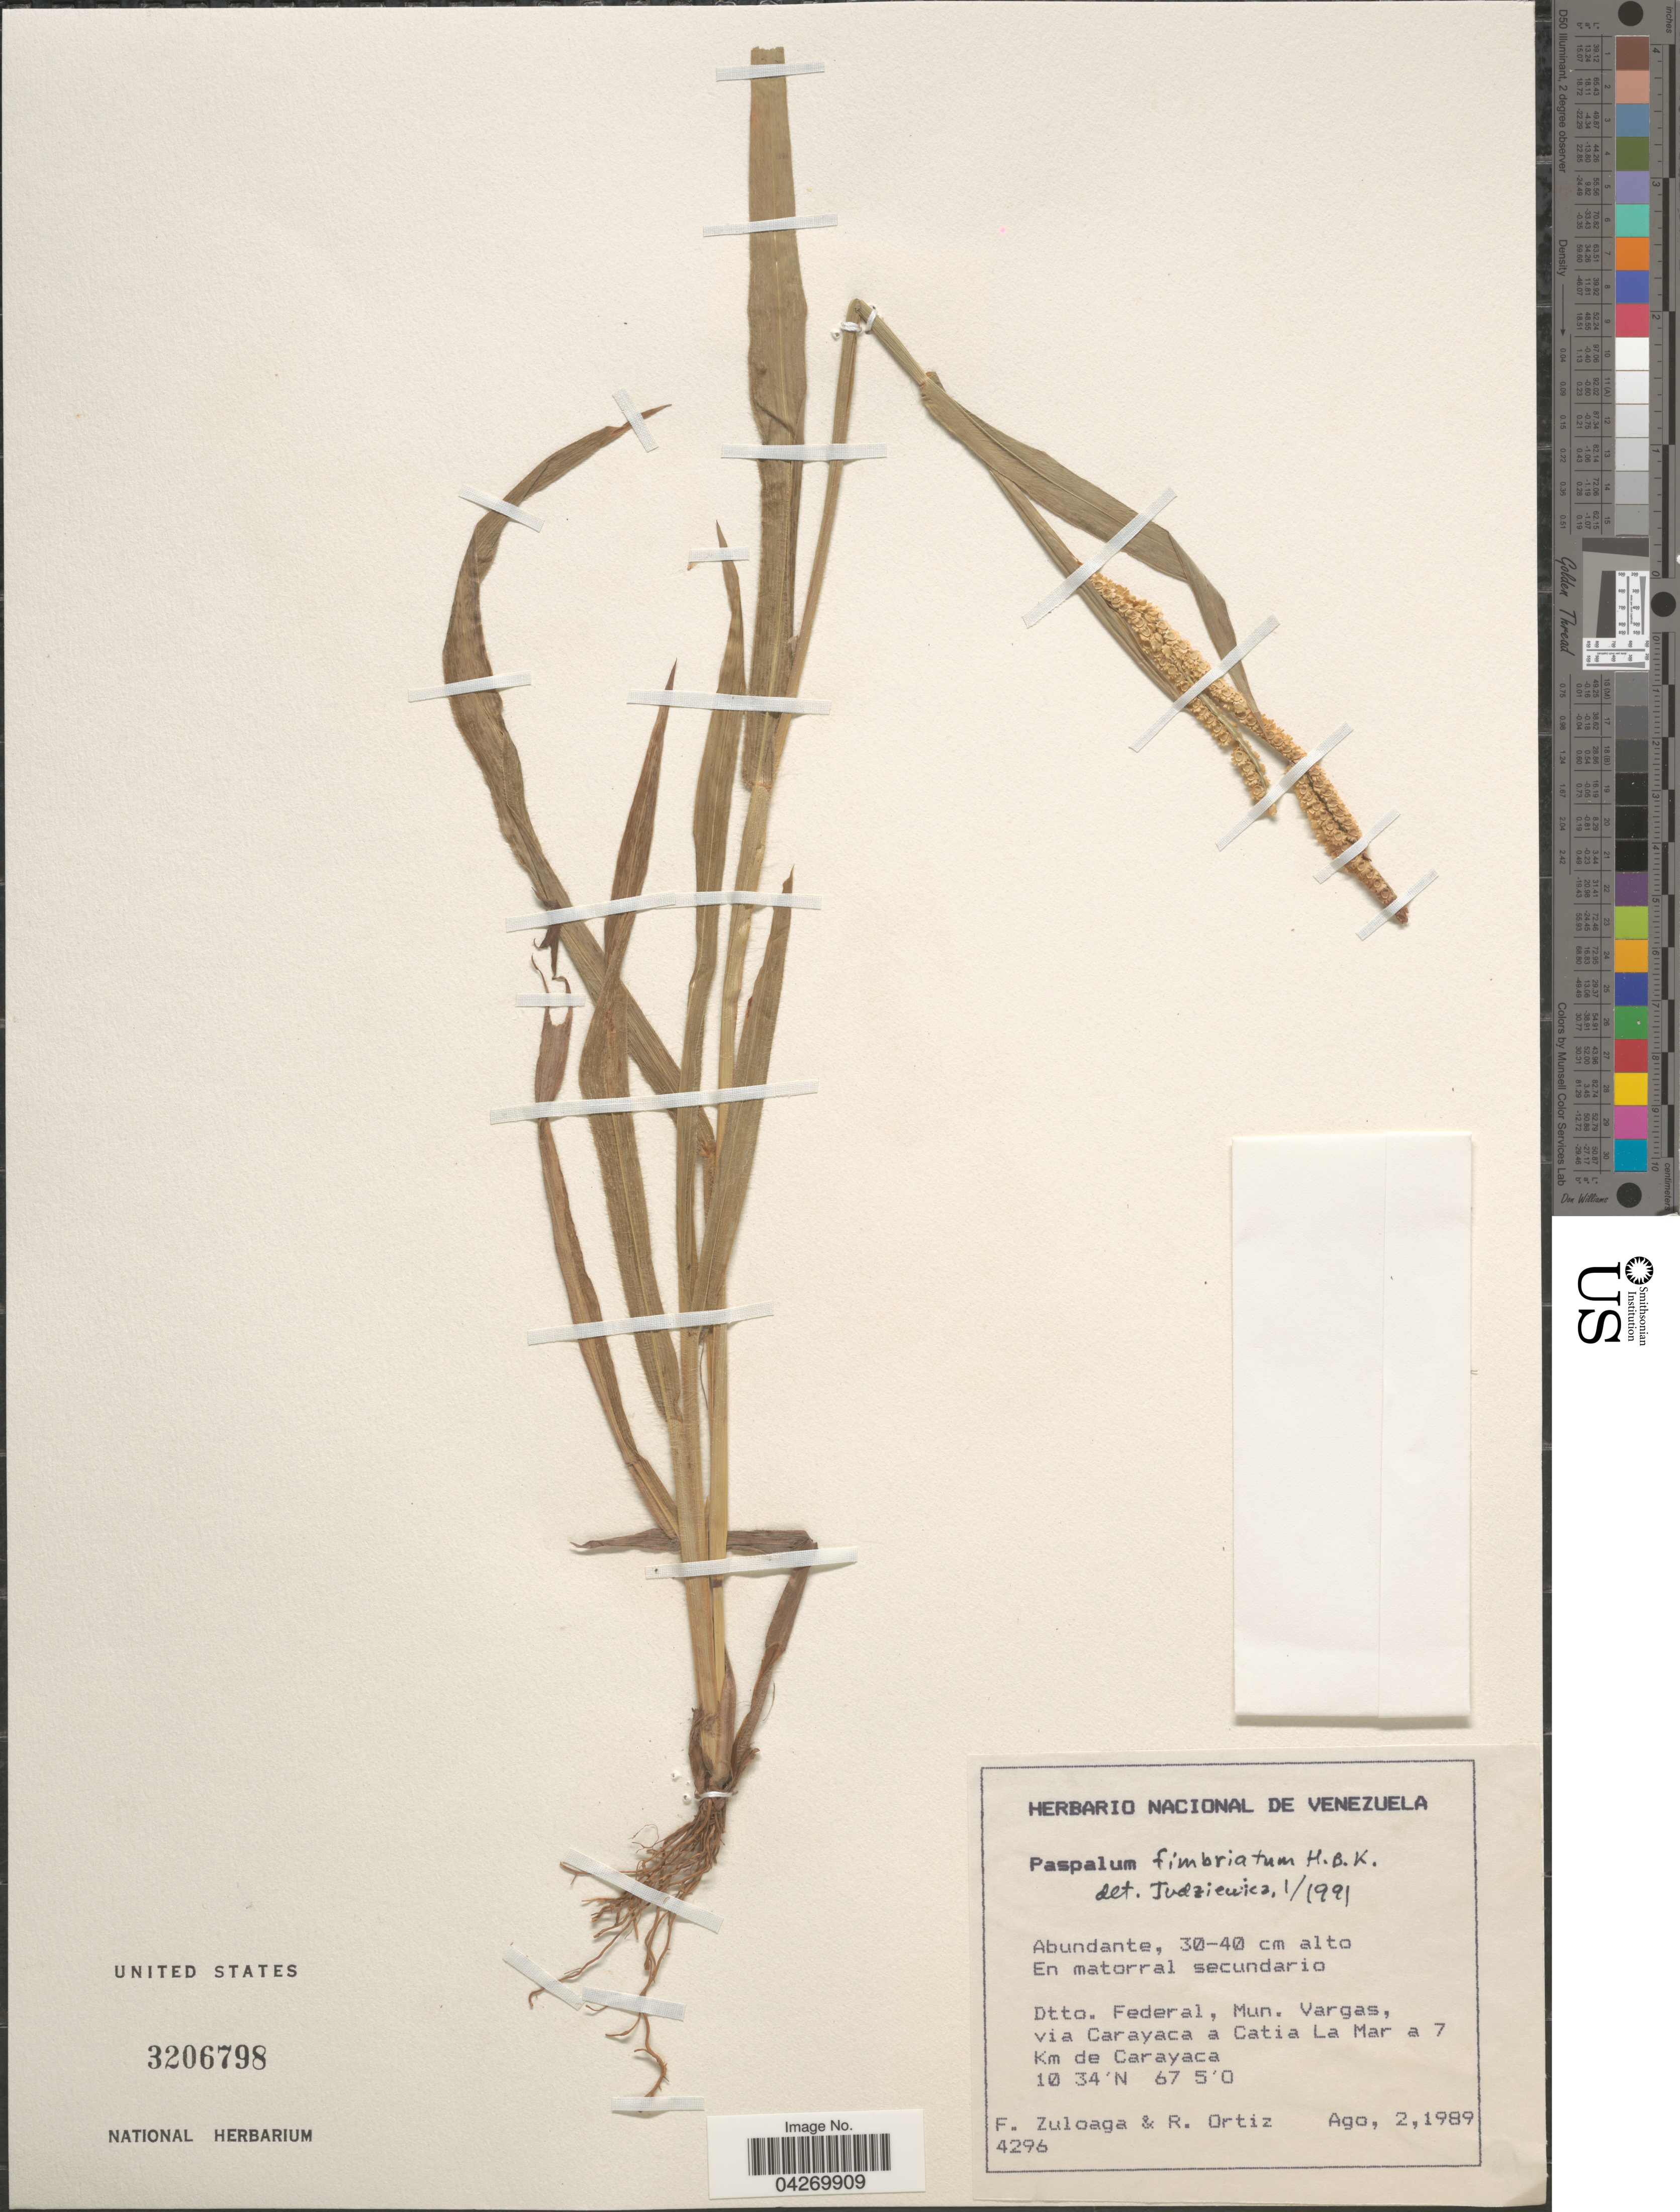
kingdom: Plantae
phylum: Tracheophyta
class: Liliopsida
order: Poales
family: Poaceae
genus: Paspalum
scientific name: Paspalum fimbriatum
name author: Kunth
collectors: F. Zuloaga & R. Ortiz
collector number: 4296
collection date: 1989-08-02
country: Venezuela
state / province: Vargas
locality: Dtto. Federal, Mun. Vargas, via Carayaca a Catia La Mar a 7 Km de Carayaca.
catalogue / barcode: US 3206798